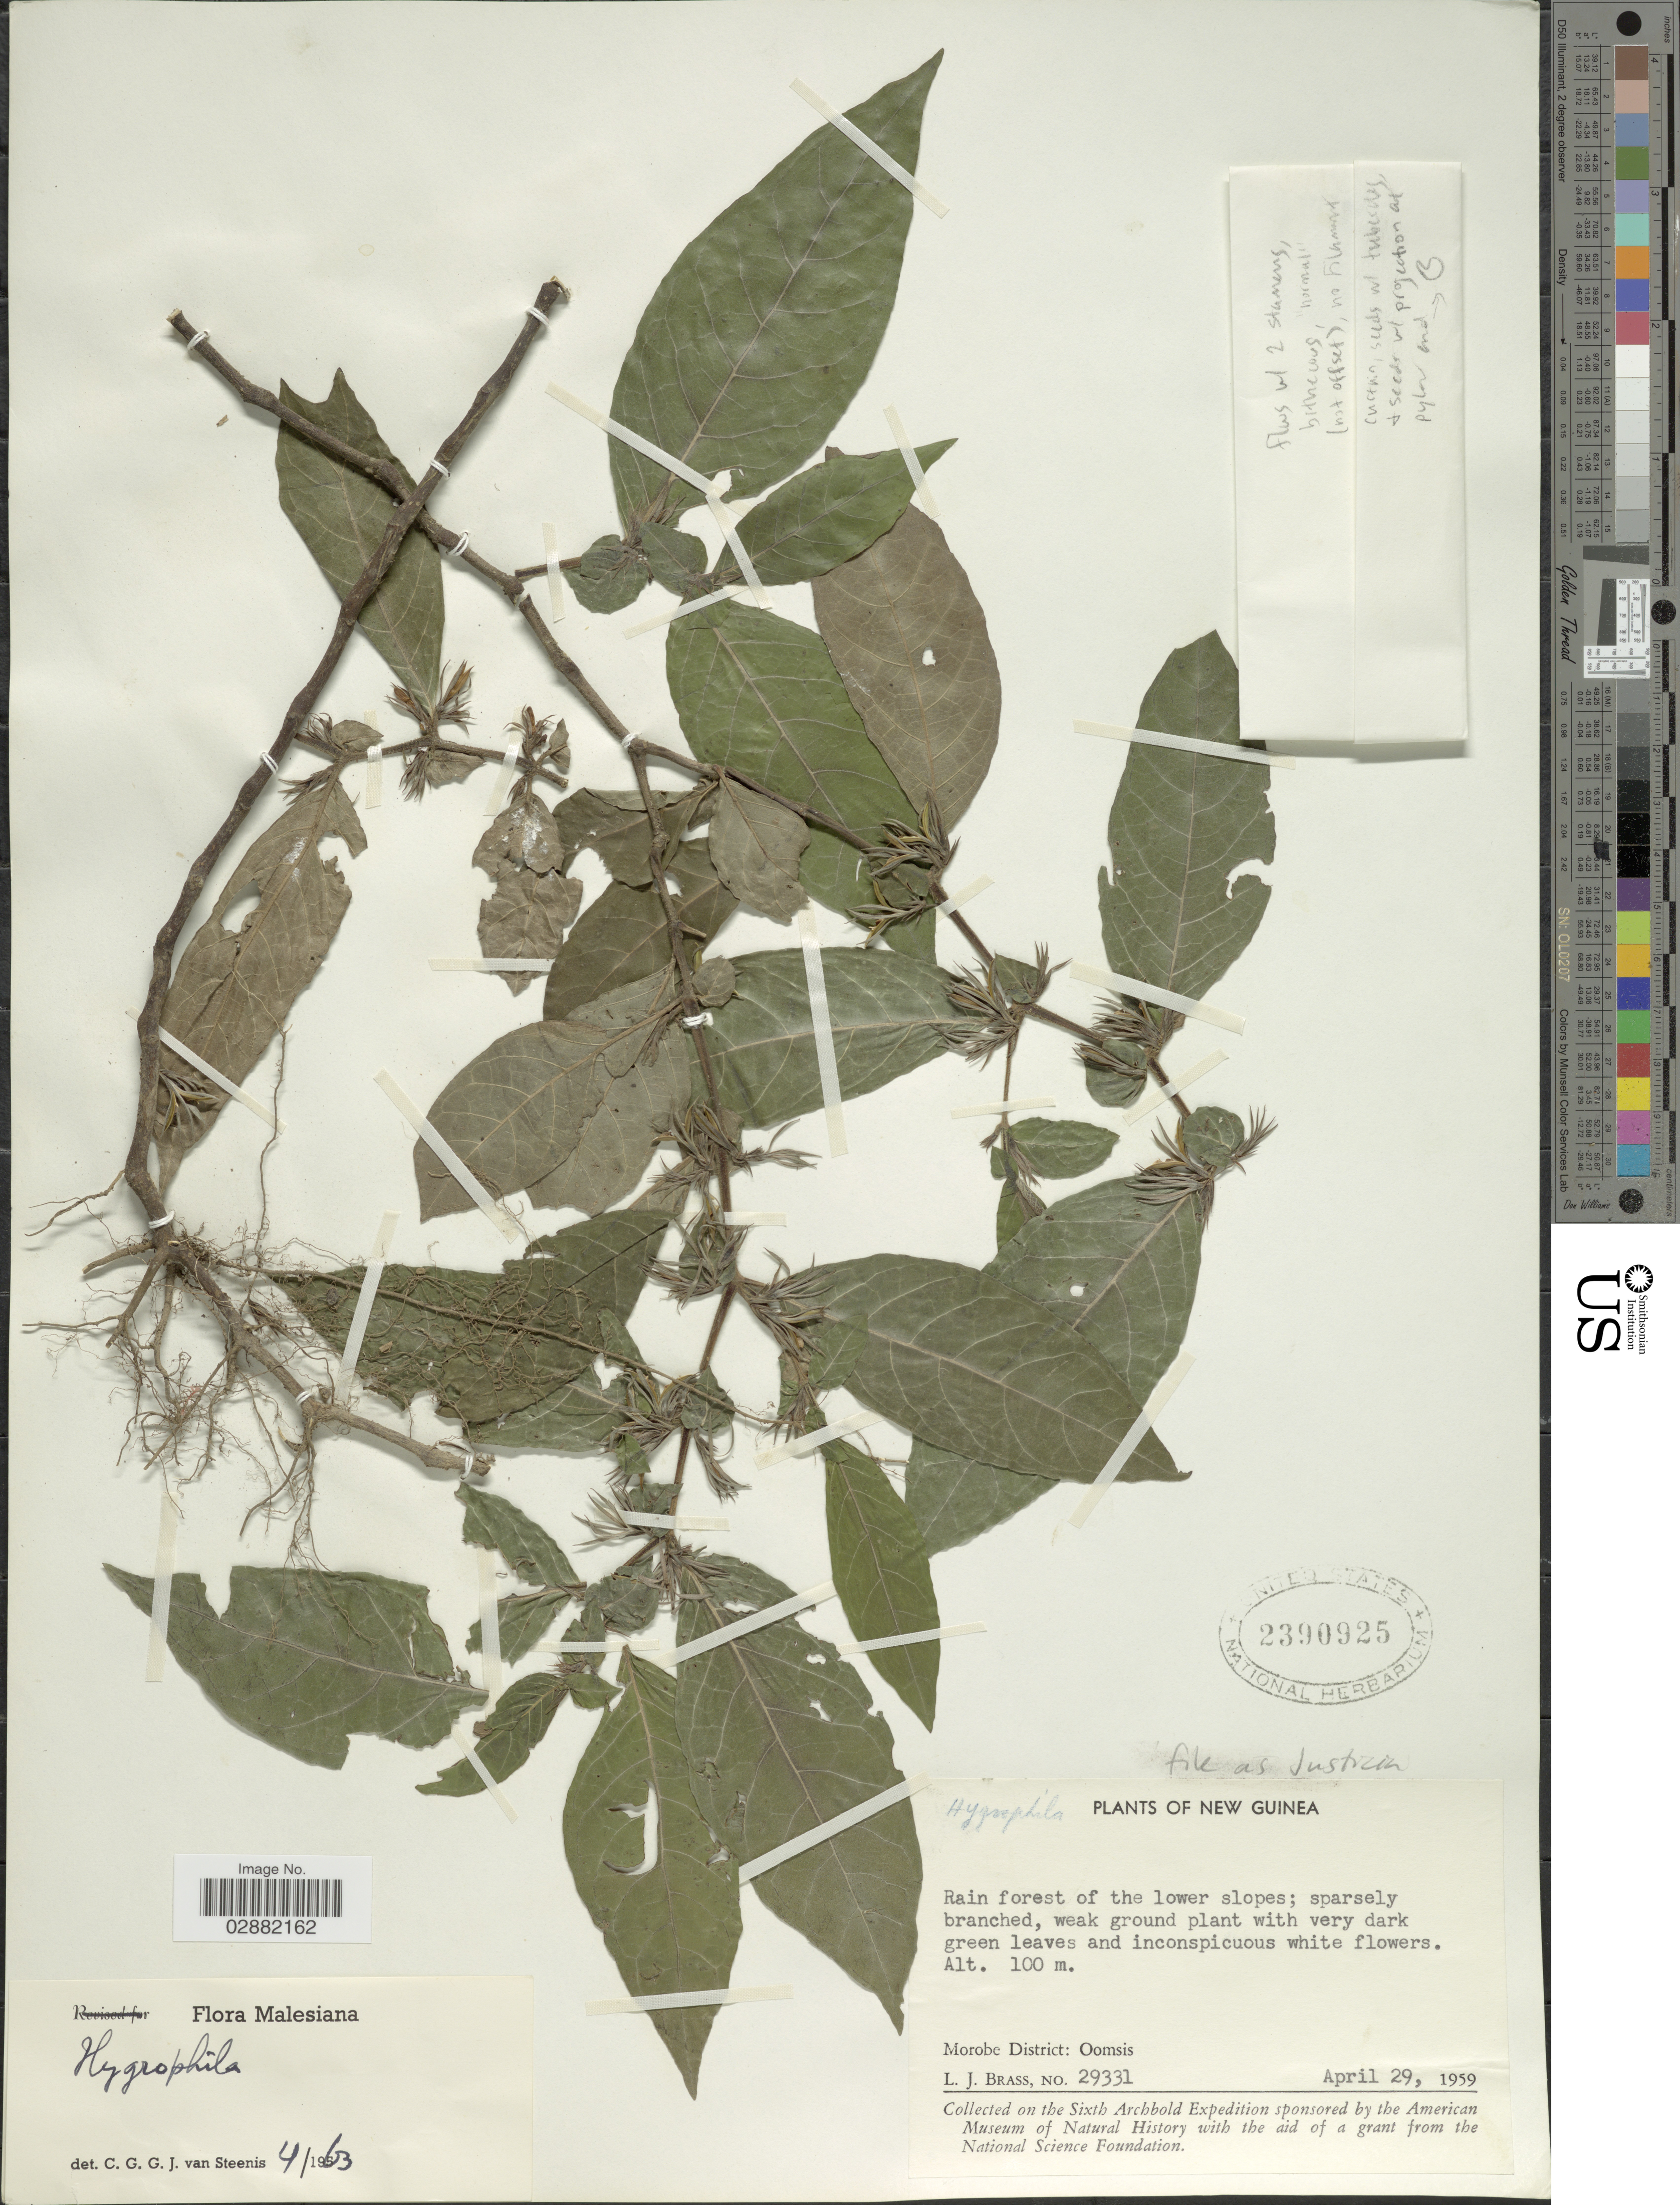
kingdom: Plantae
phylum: Tracheophyta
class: Magnoliopsida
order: Lamiales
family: Acanthaceae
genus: Justicia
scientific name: Justicia sp.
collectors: L. J. Brass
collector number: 29331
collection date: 1959-04-29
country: Papua New Guinea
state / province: Morobe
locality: New Guinea. Morobe District: Oomsis.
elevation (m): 100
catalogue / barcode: US 2390925